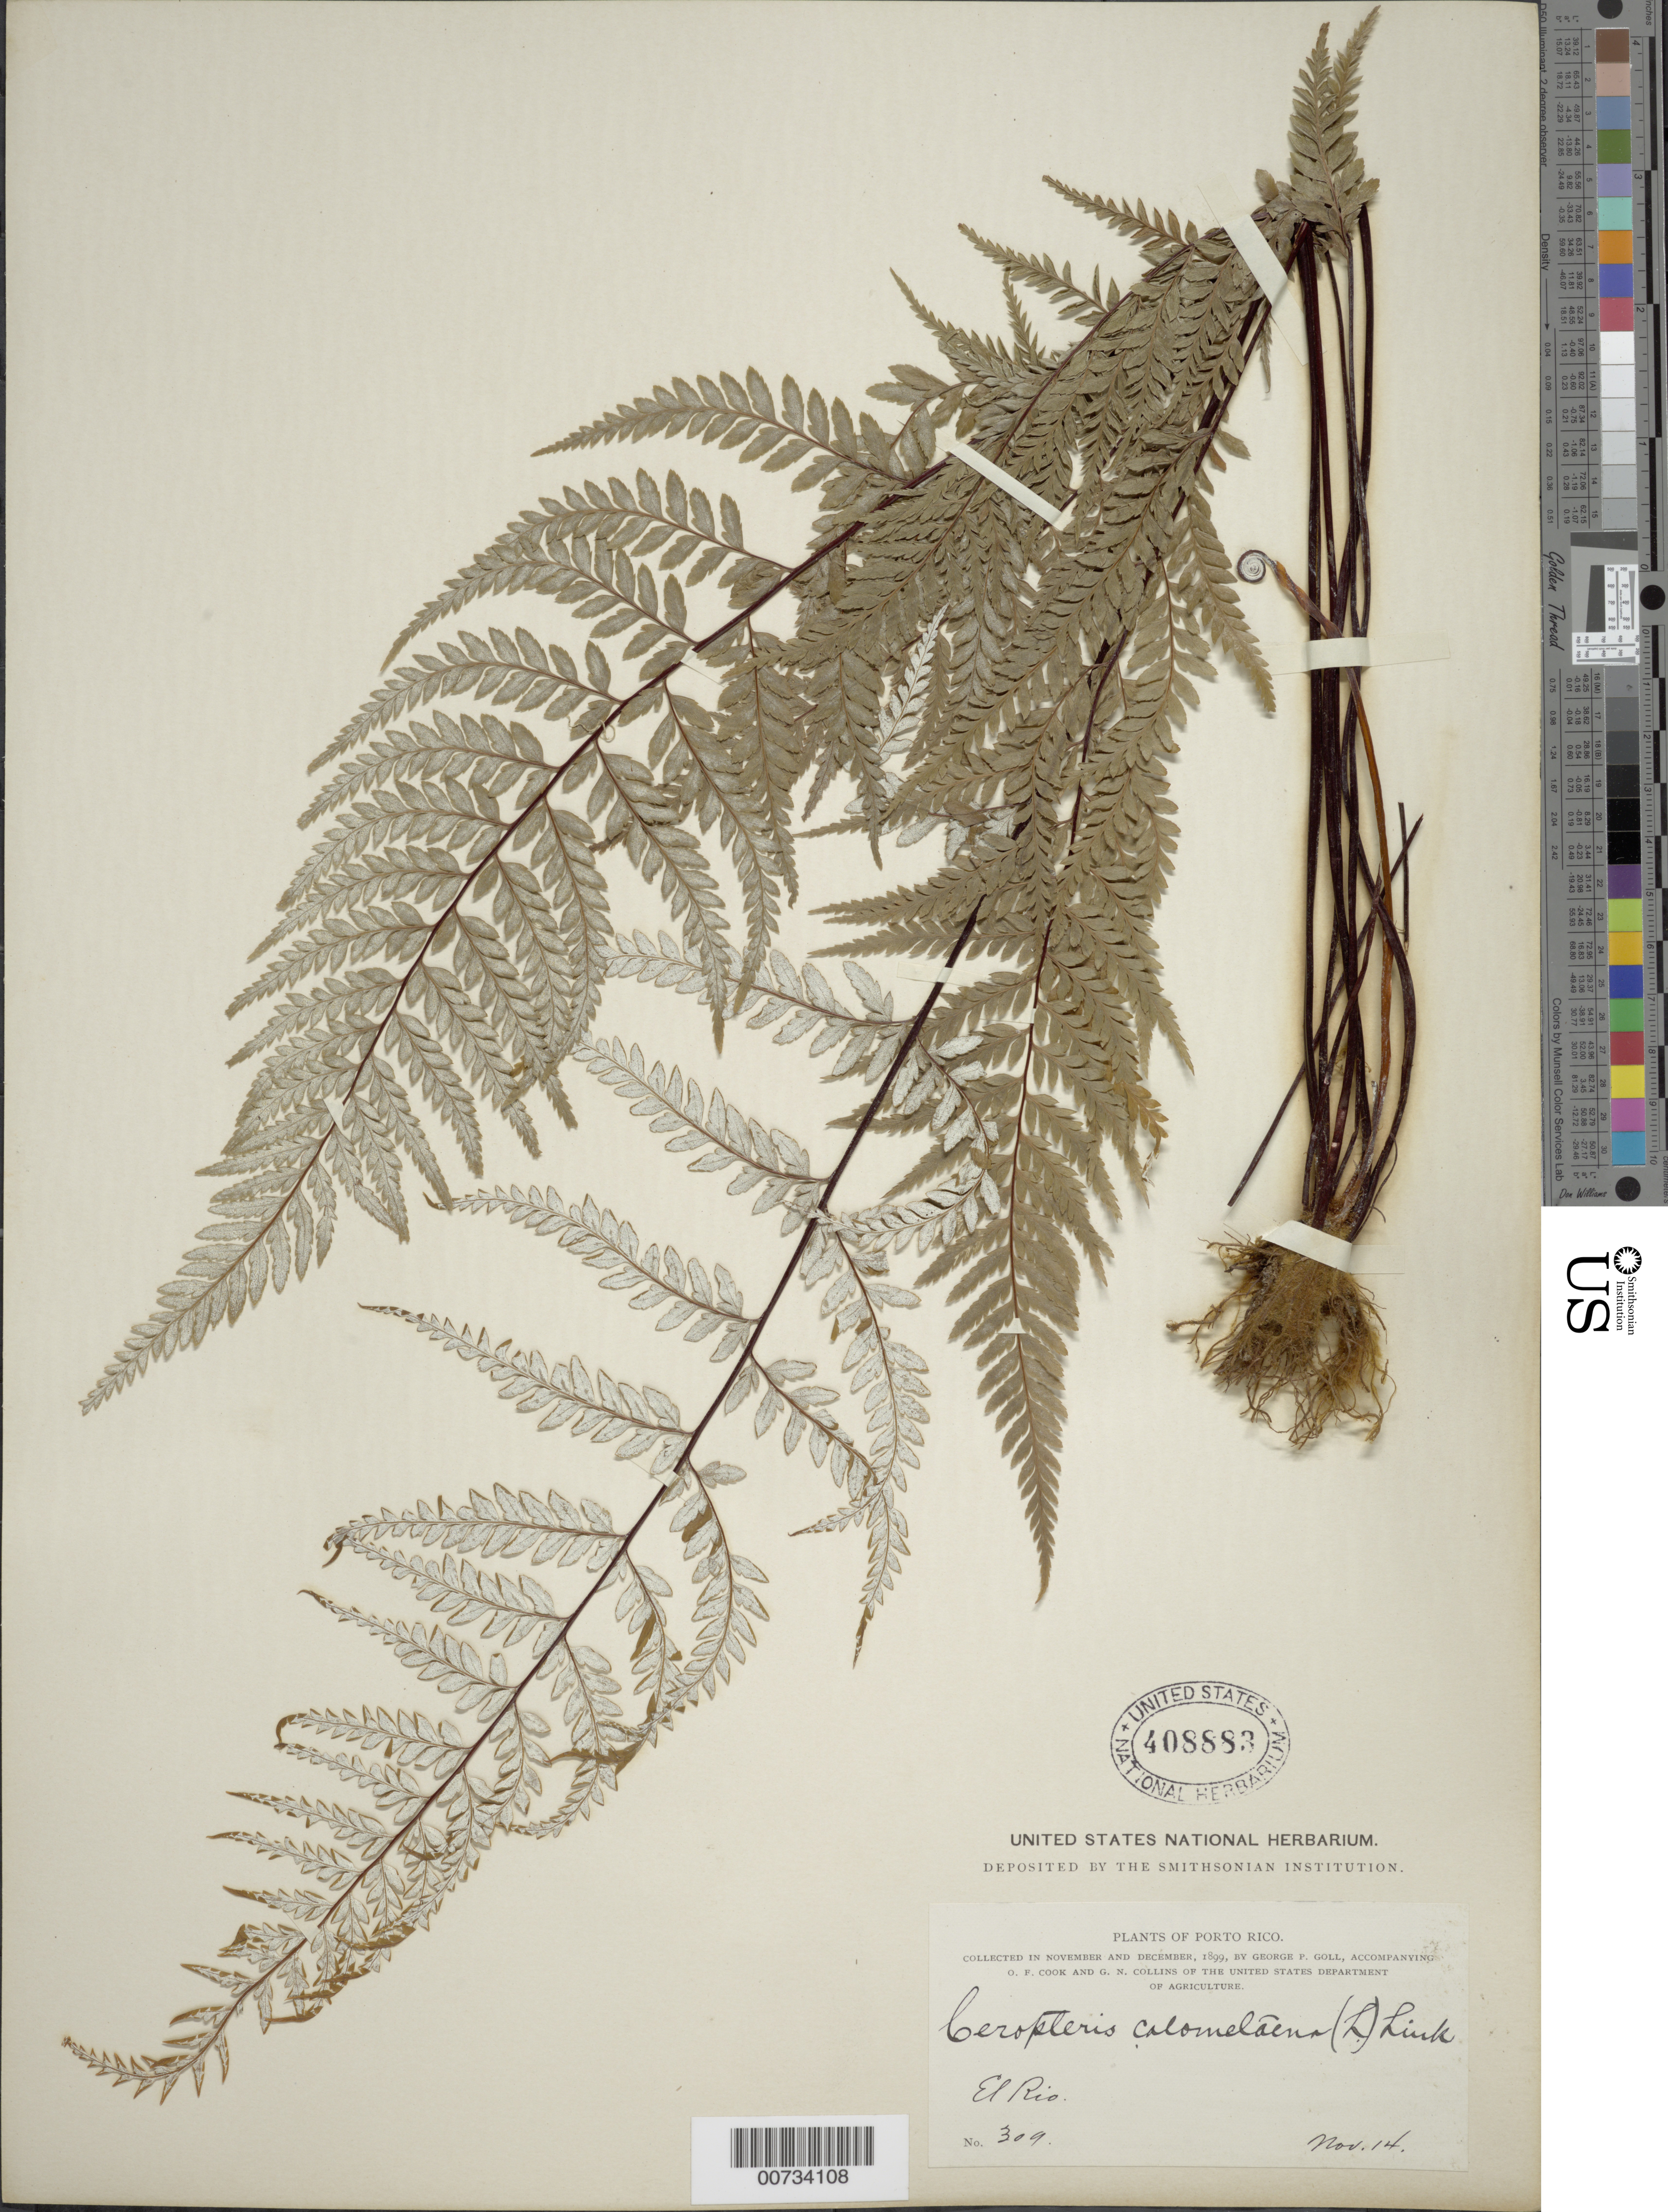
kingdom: Plantae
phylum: Tracheophyta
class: Polypodiopsida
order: Polypodiales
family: Pteridaceae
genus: Pityrogramma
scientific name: Pityrogramma calomelanos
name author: (L.) Link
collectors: G. Goll, O. F. Cook & G. N. Collins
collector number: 309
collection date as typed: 14 Nov 1899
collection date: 1899-11-14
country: Puerto Rico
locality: El Río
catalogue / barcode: US 408883